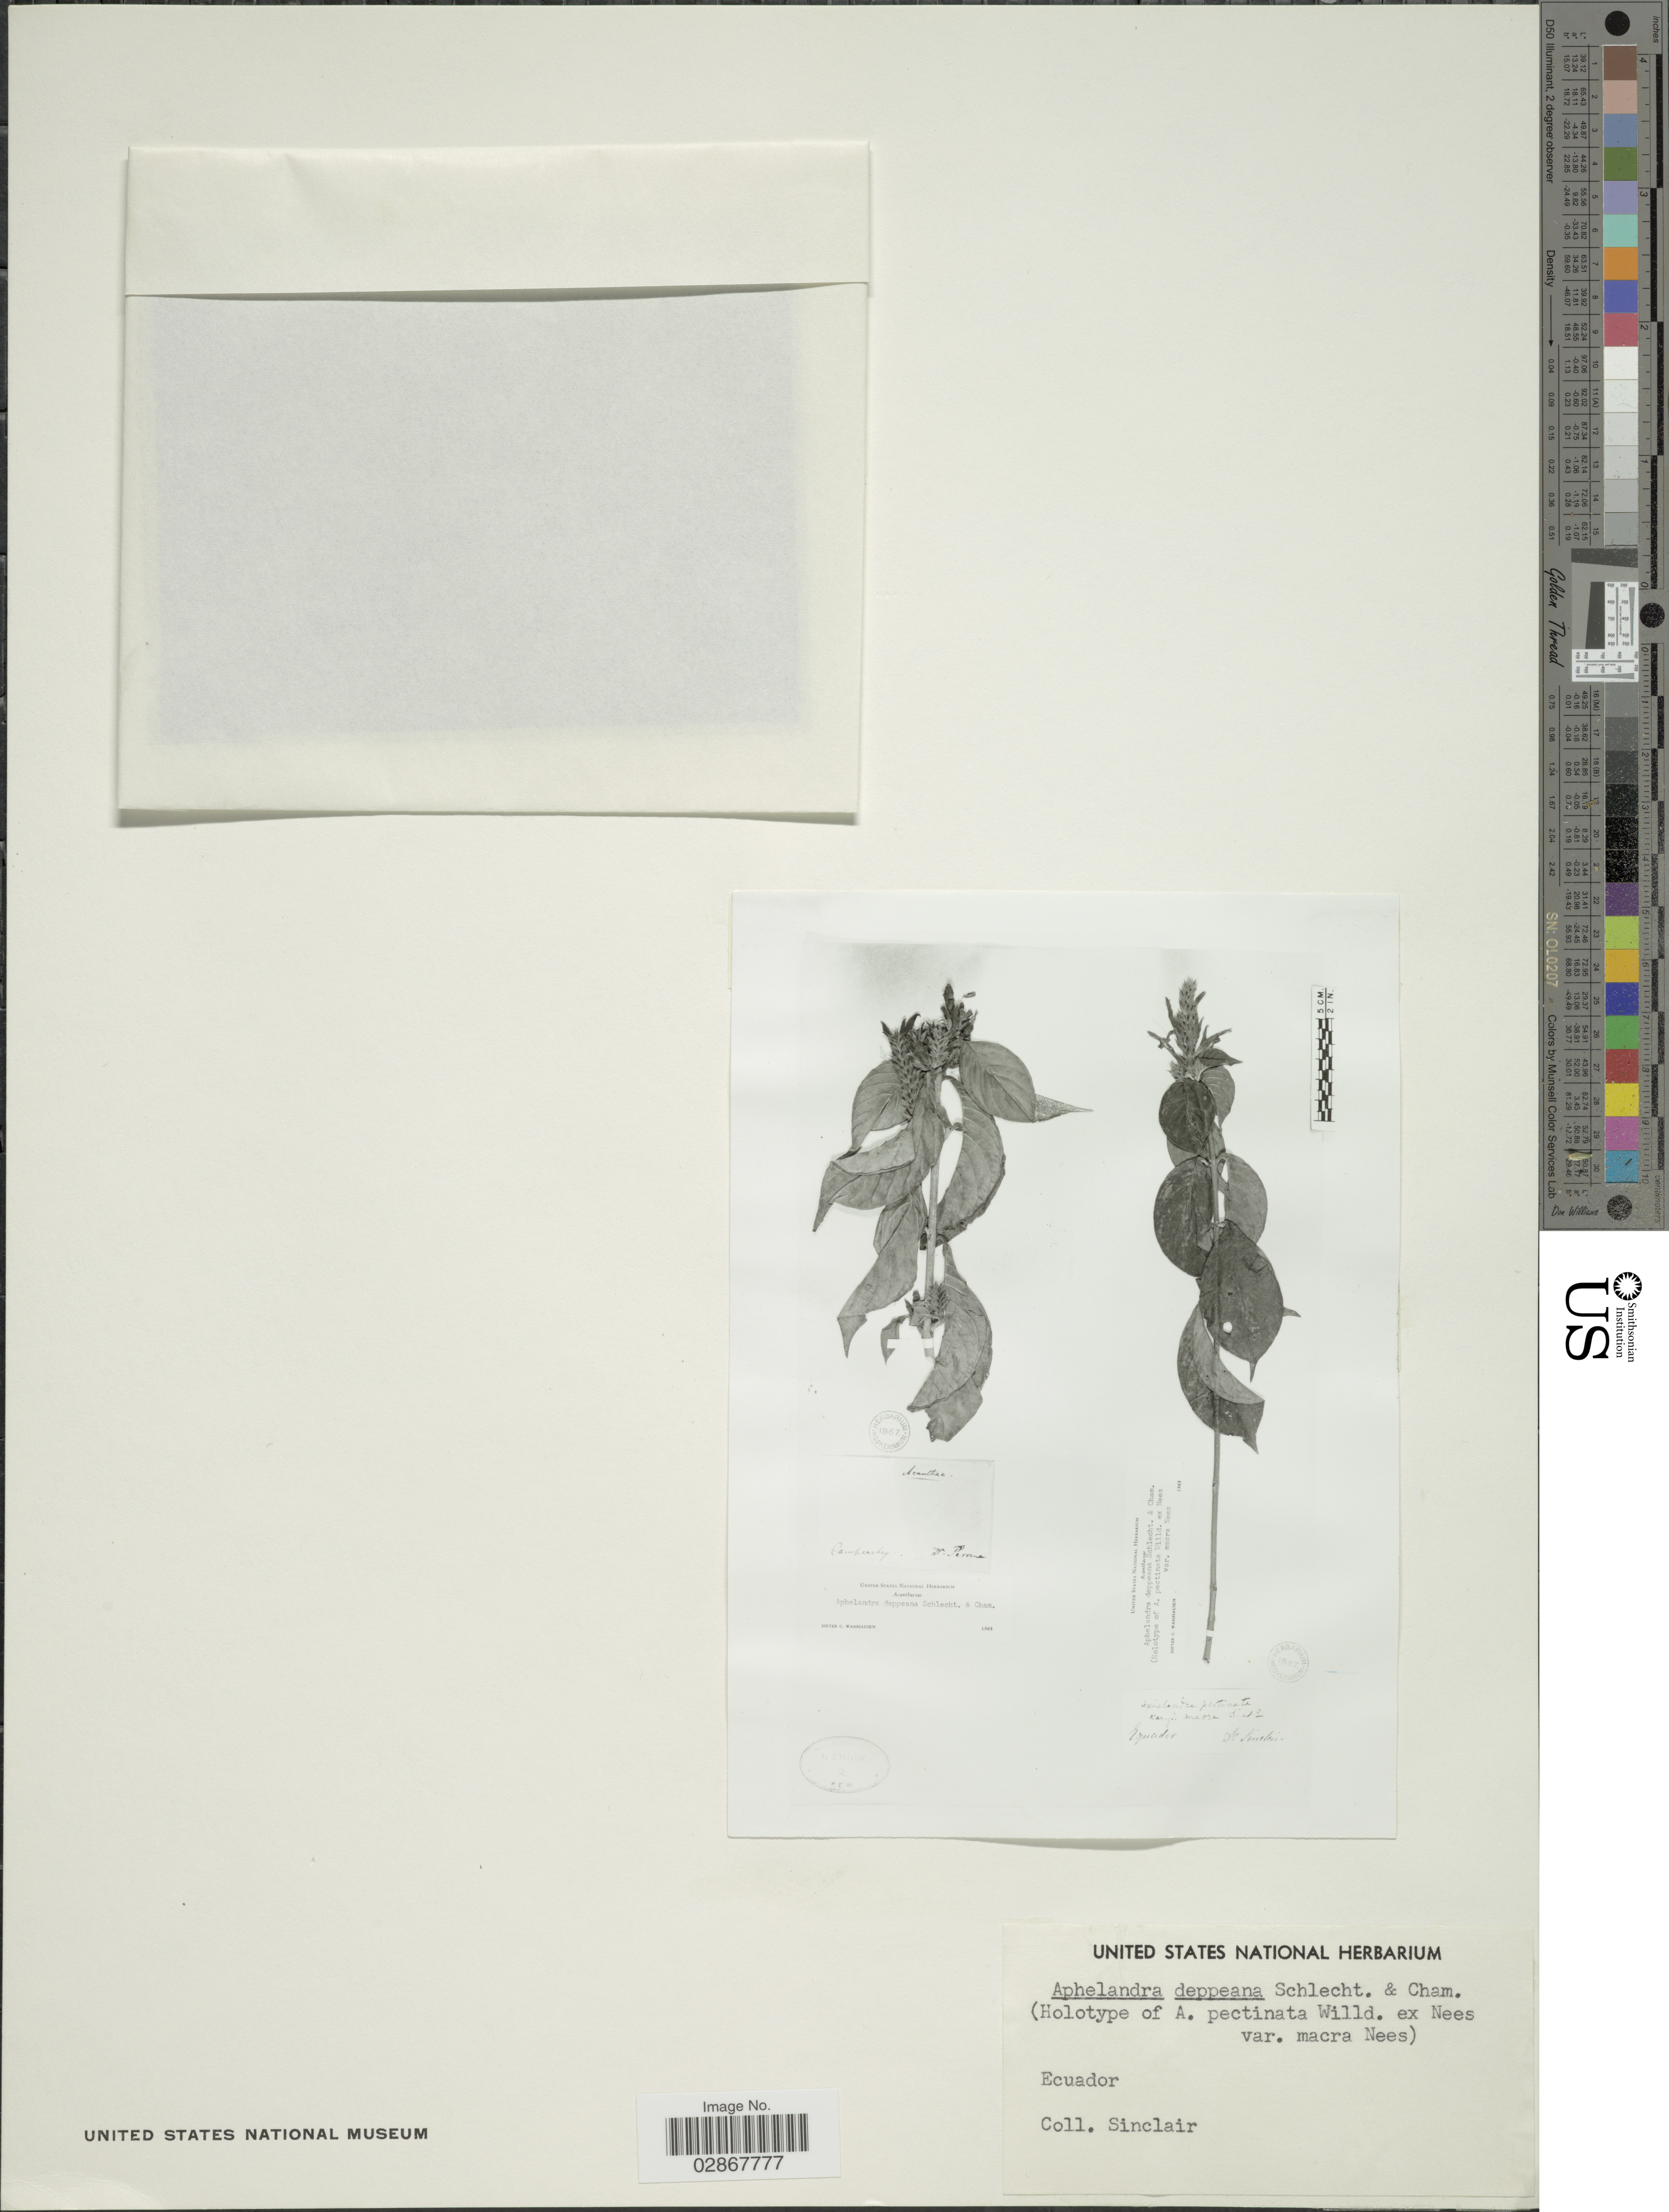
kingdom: Plantae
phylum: Tracheophyta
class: Magnoliopsida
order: Lamiales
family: Acanthaceae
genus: Aphelandra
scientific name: Aphelandra scabra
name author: (Vahl) Sm.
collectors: J. Sinclair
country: Ecuador